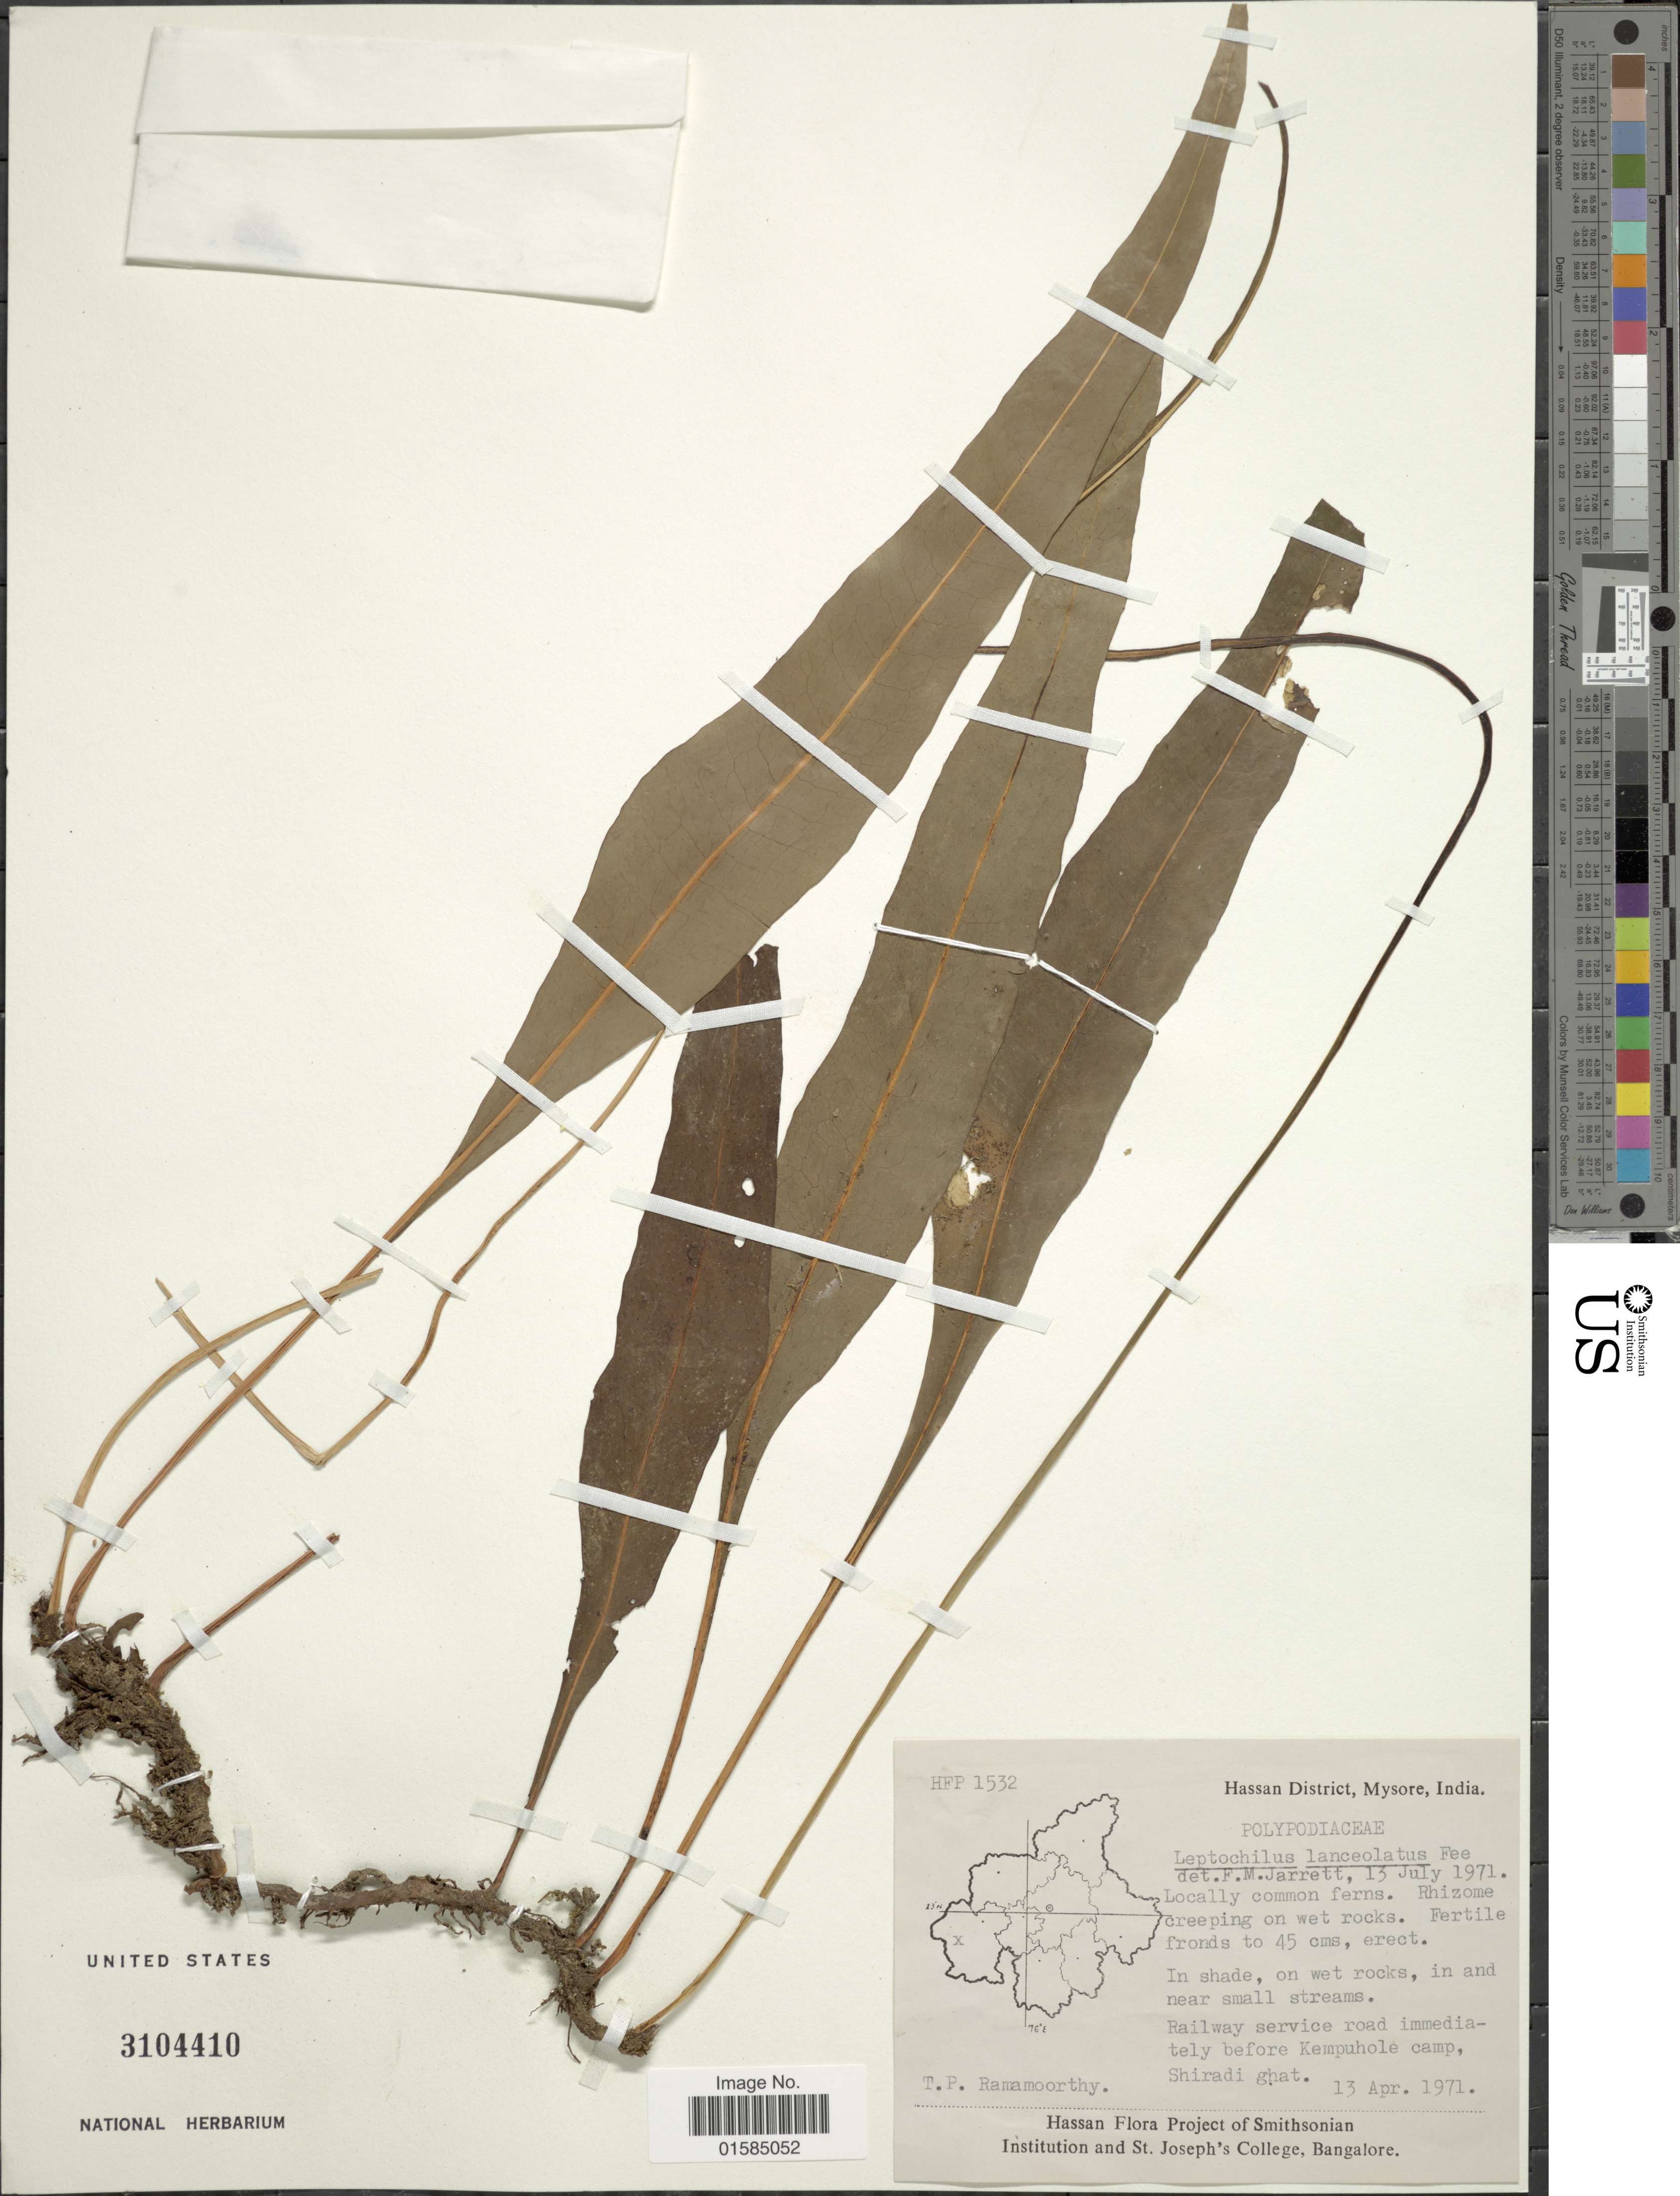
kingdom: Plantae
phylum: Tracheophyta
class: Polypodiopsida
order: Polypodiales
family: Polypodiaceae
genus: Leptochilus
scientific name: Leptochilus decurrens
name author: Blume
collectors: T. P. Ramamoorthy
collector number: HFP1532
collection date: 1971-04-13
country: India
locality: Hassan District, Mysore, India, Railway service road immediately before Kempuhole camp, Shiradi ghat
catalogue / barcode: US 3104410